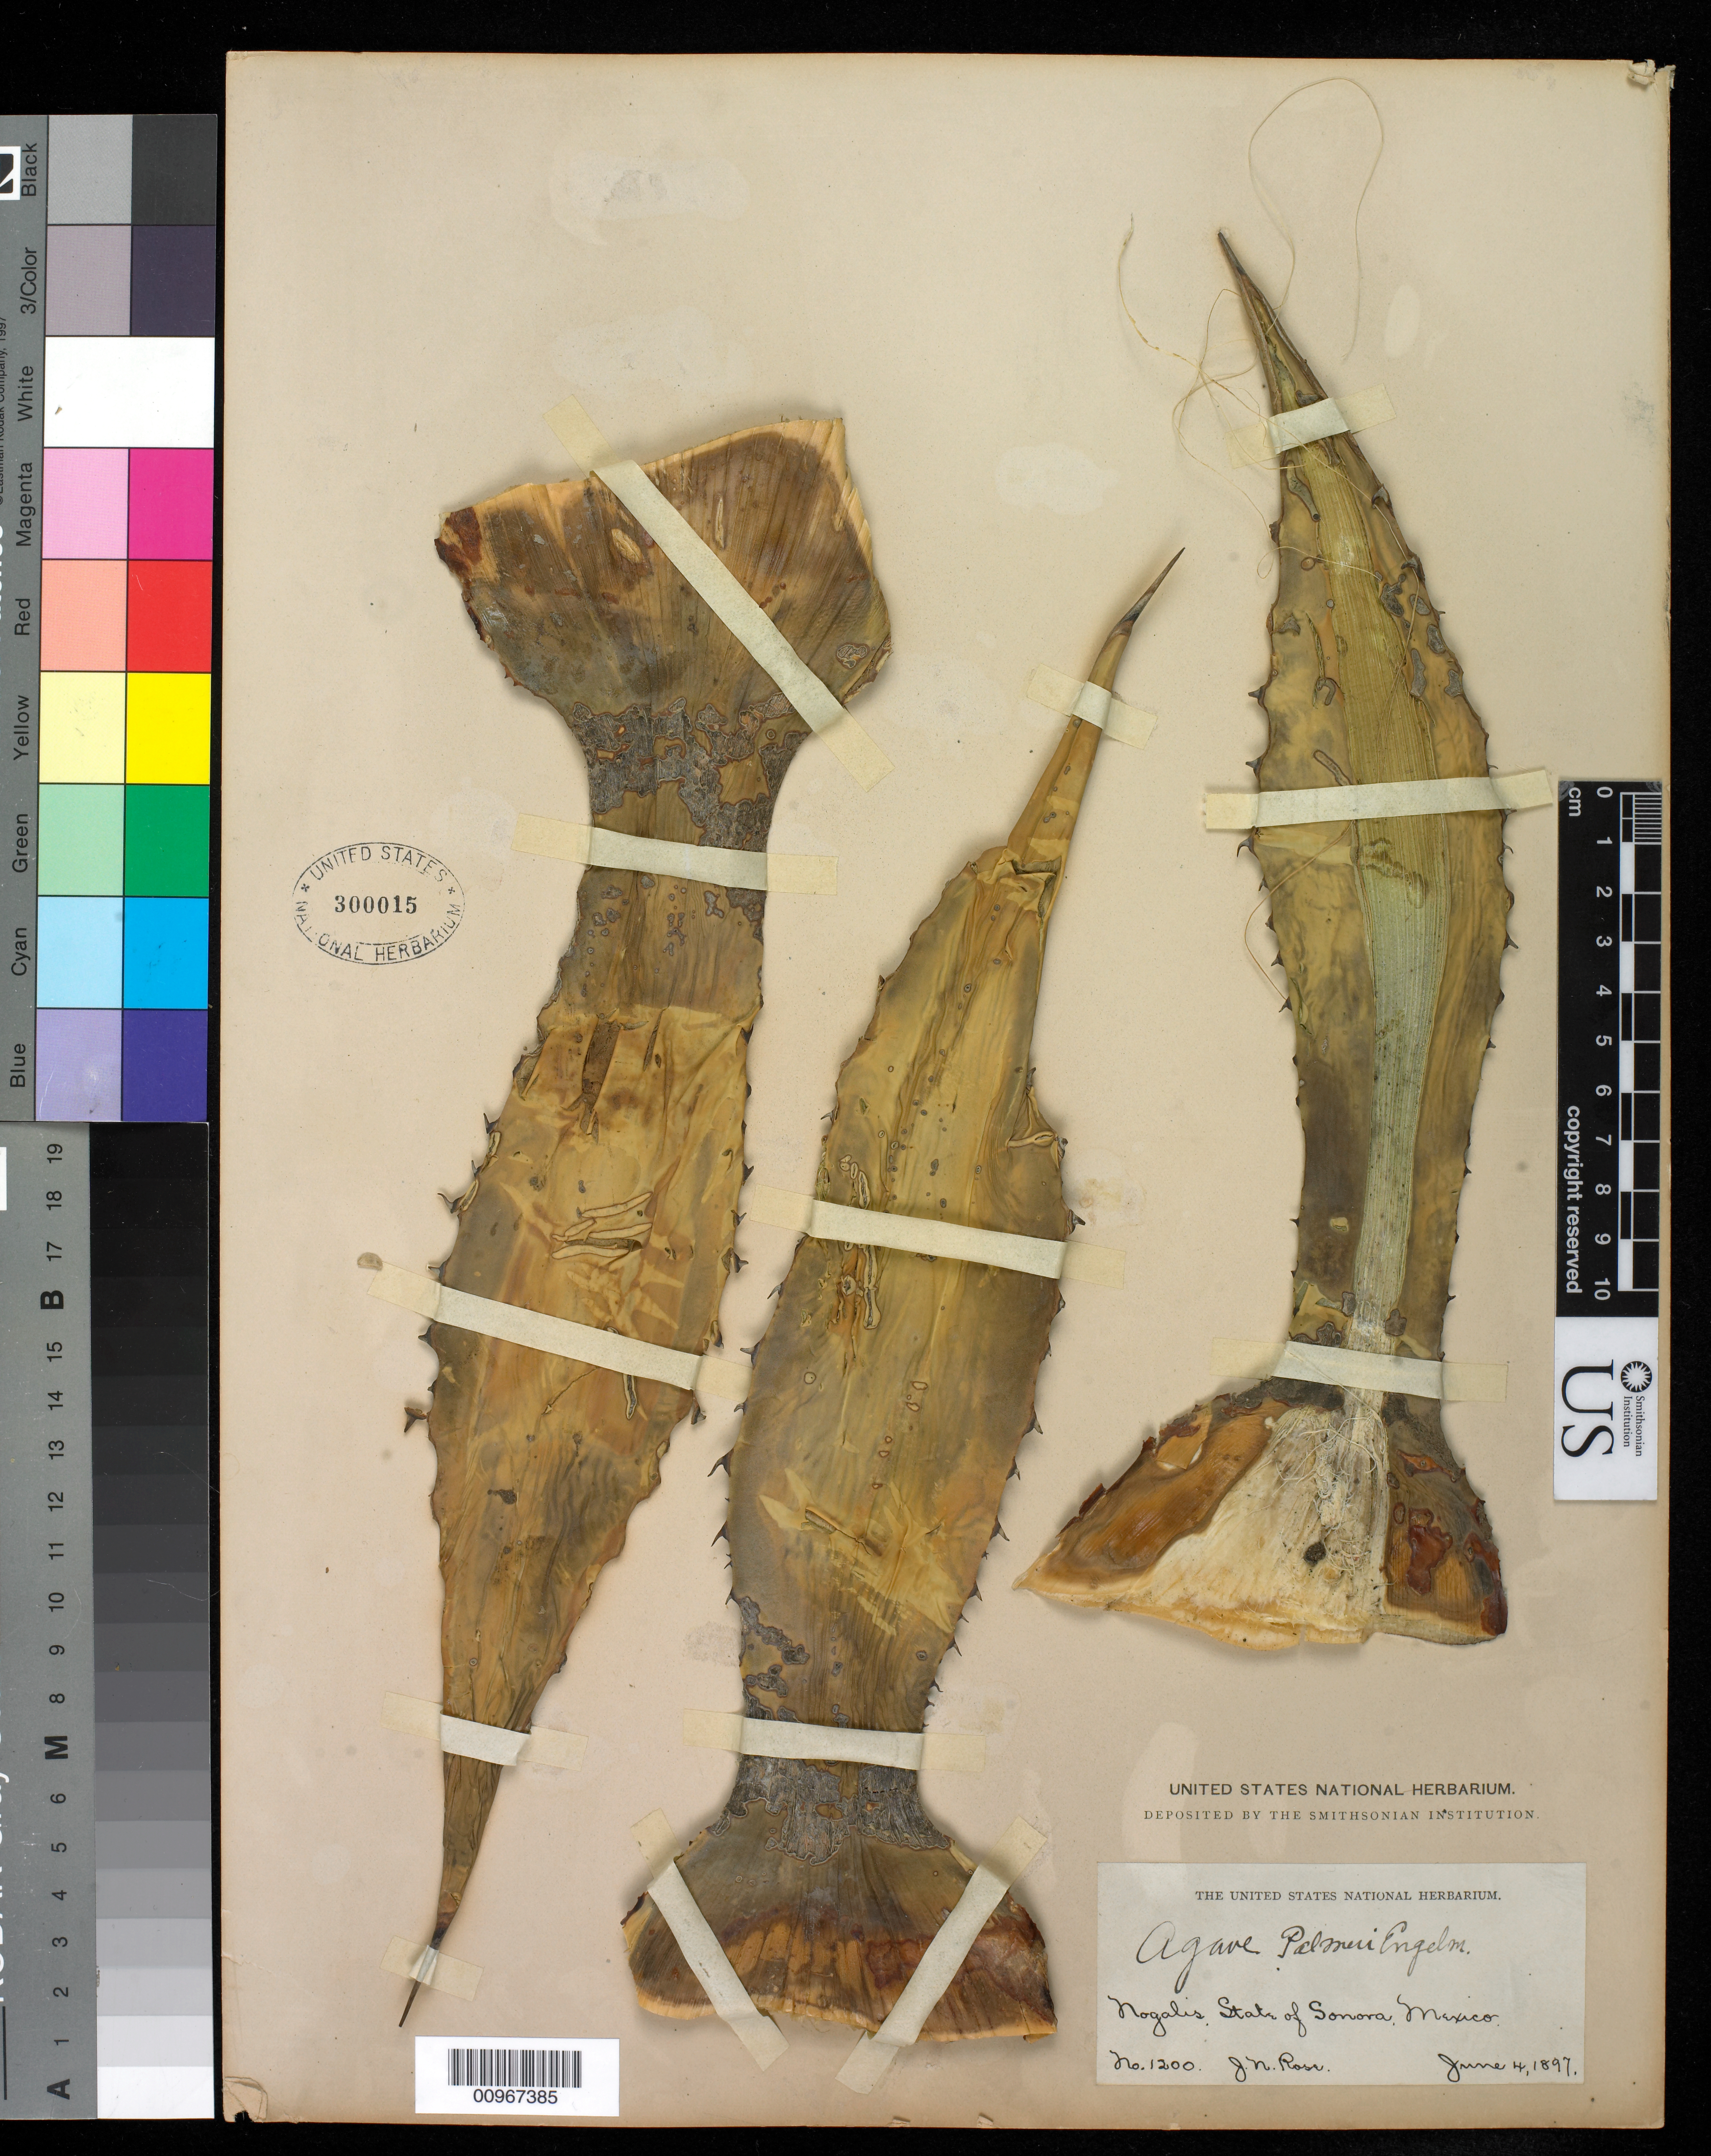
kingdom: Plantae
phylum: Tracheophyta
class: Liliopsida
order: Asparagales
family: Asparagaceae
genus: Agave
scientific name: Agave palmeri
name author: Engelm.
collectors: J. N. Rose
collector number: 1200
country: Mexico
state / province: Sonora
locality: Nogalis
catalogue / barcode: US 300015